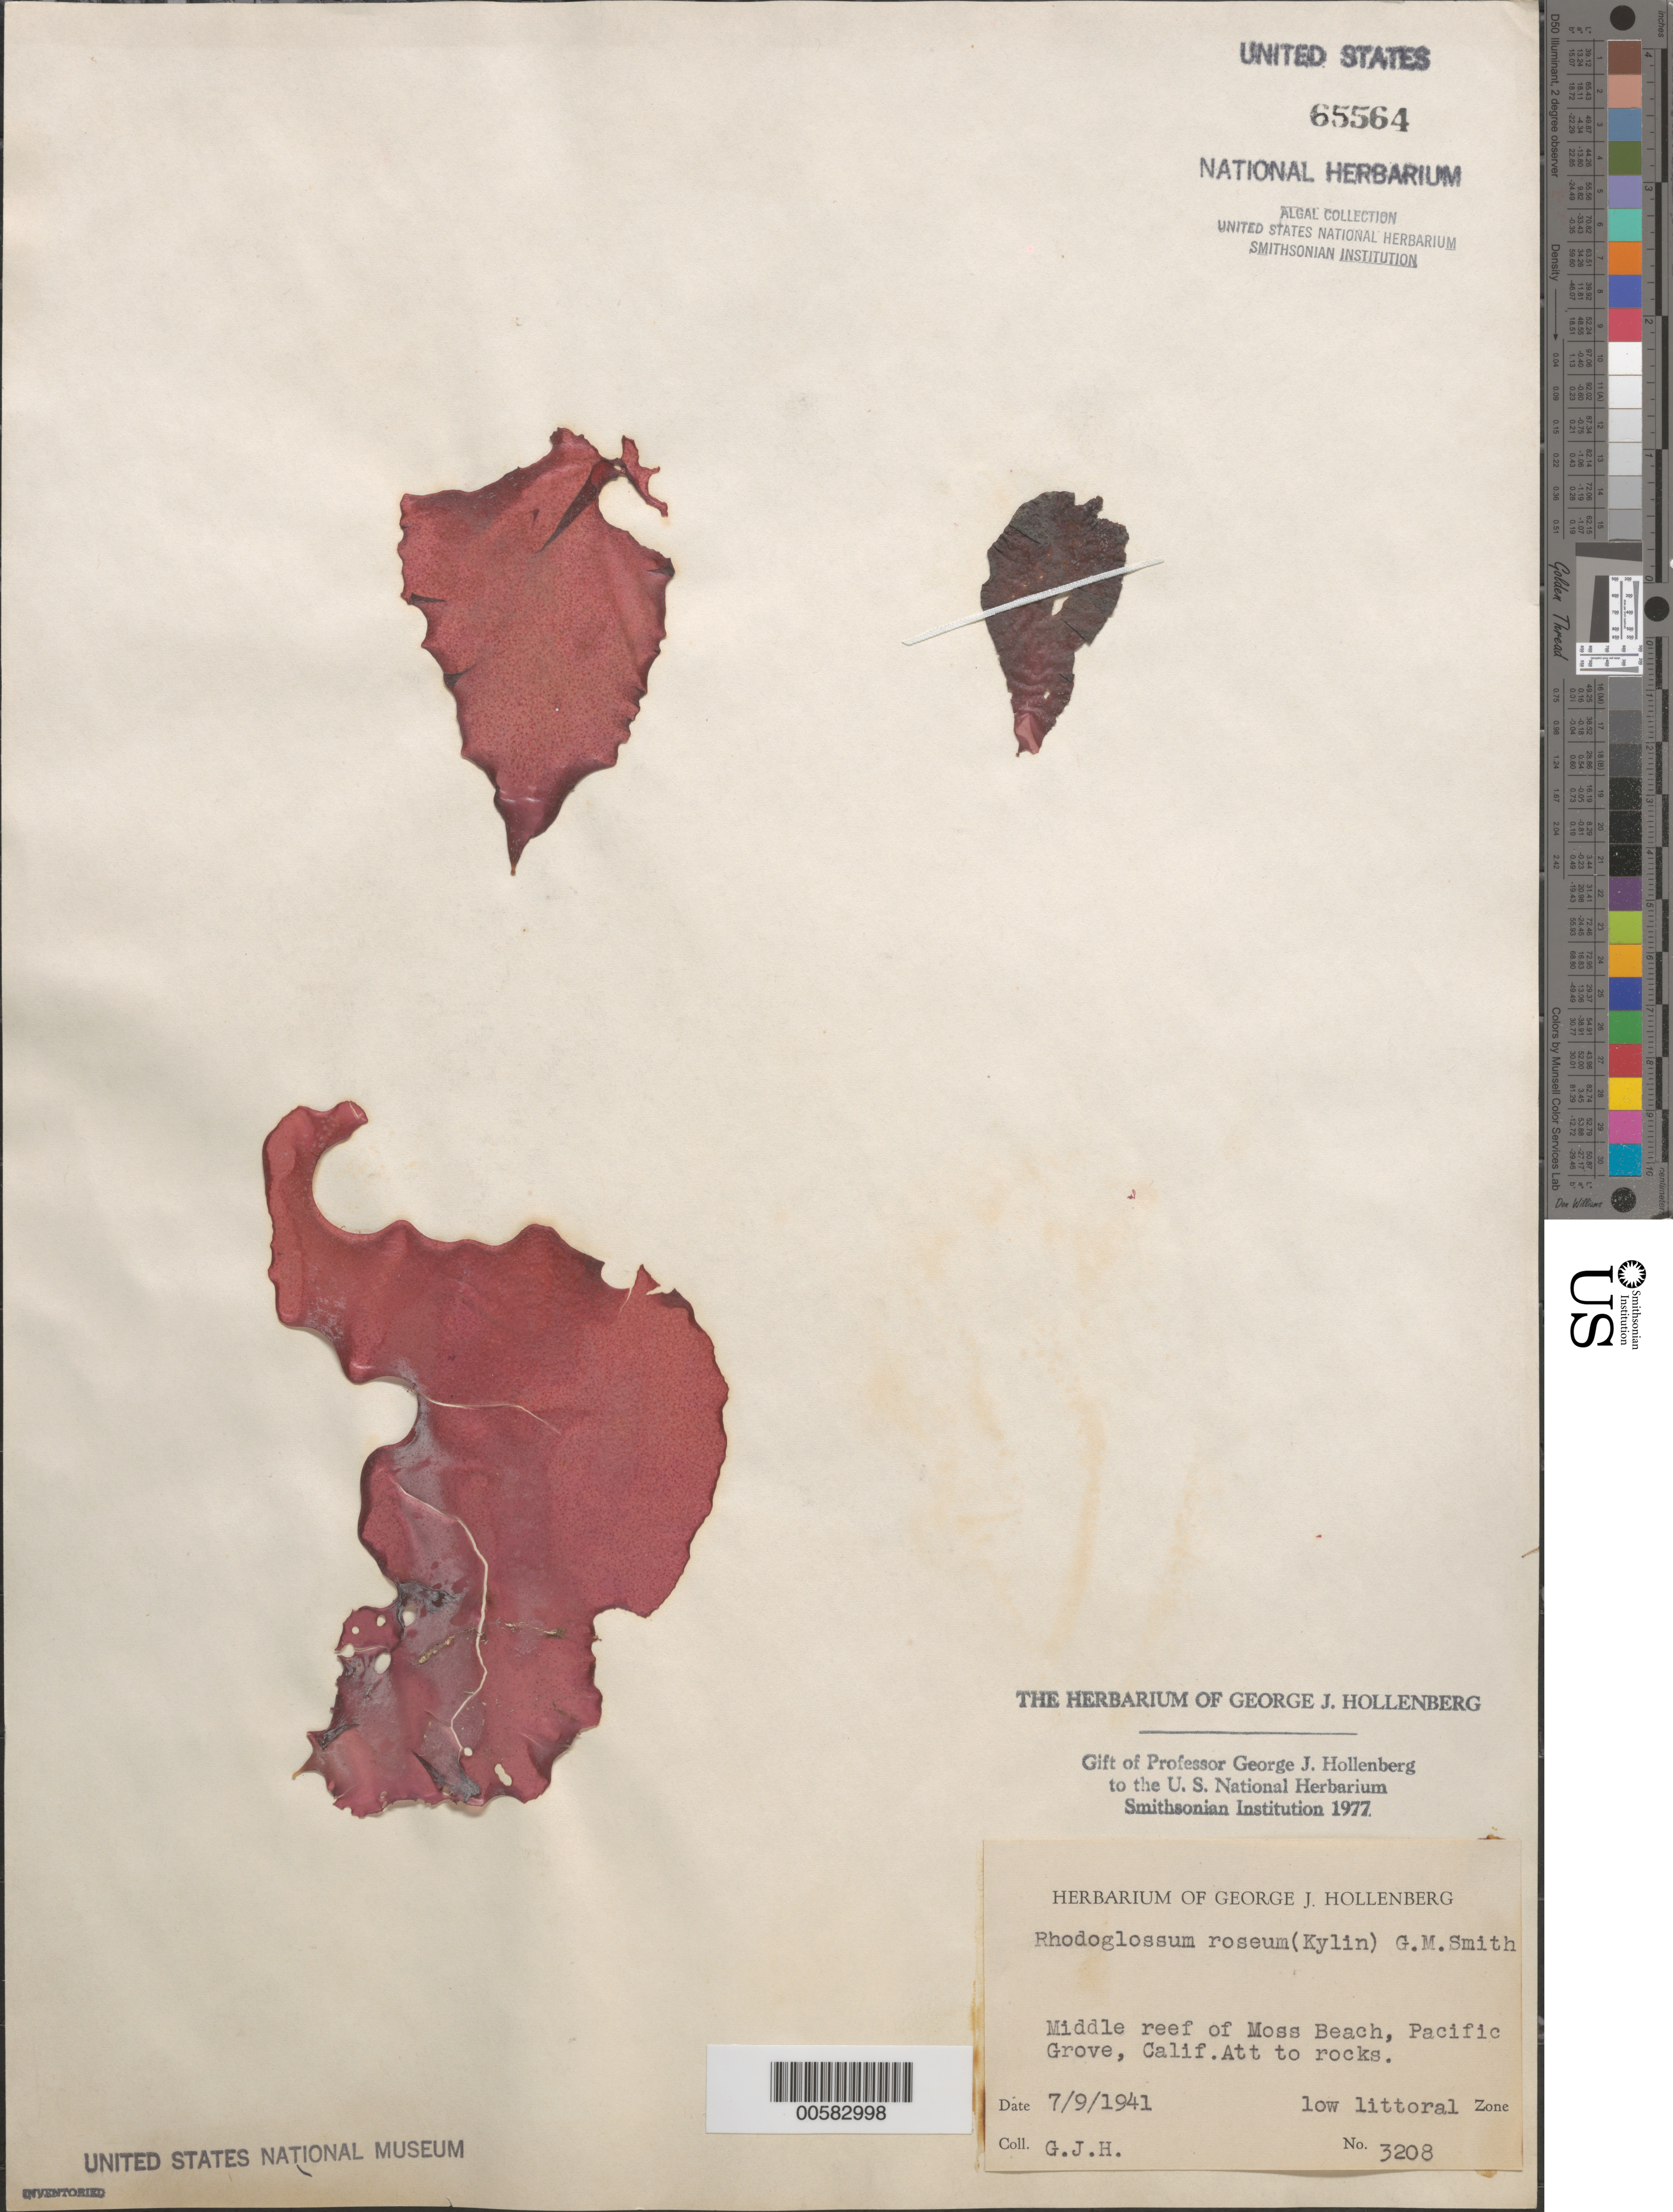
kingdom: Plantae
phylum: Rhodophyta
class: Florideophyceae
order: Gigartinales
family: Gigartinaceae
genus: Mazzaella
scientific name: Mazzaella rosea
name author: (Kylin) Fredericq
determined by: Algae name updating Project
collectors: G. Hollenberg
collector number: GJH 3208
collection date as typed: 09 Jul 1941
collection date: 1941-07-09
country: United States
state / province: California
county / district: Monterey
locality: Middle reef of Moss Beach, Pacific Grove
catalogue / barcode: US 65564